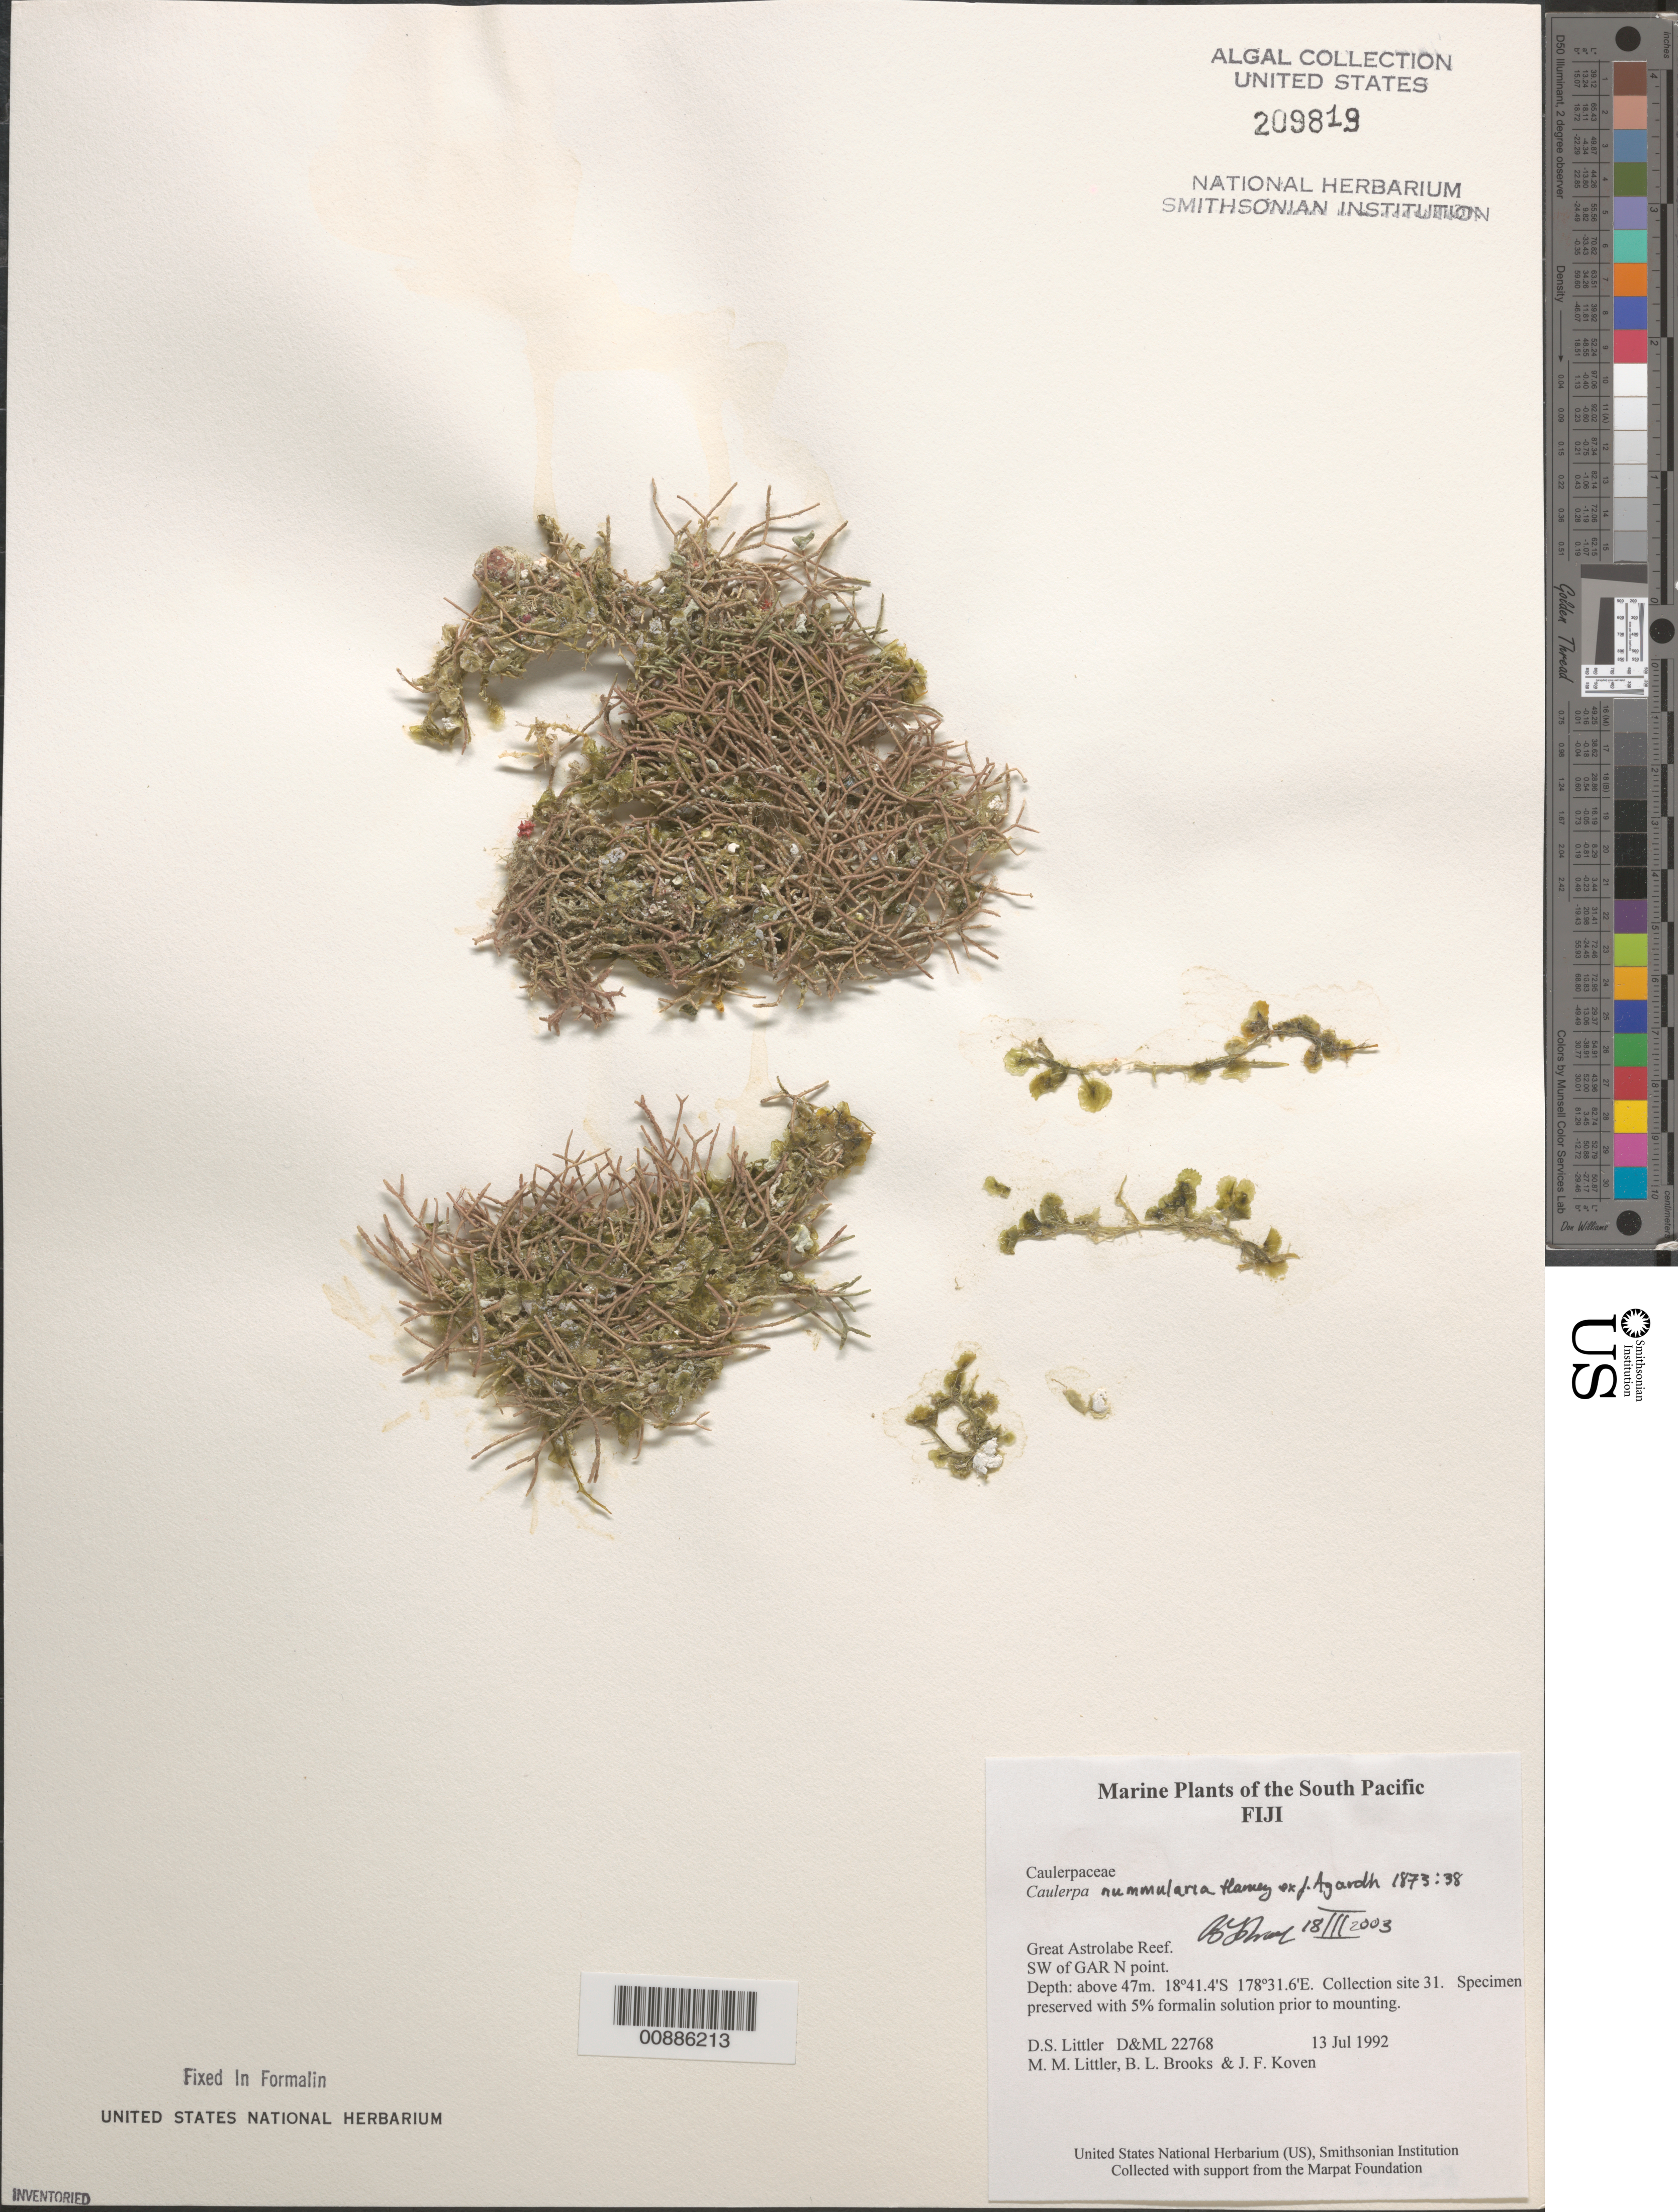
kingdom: Plantae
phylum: Chlorophyta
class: Ulvophyceae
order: Bryopsidales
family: Caulerpaceae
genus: Caulerpa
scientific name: Caulerpa nummularia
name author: Harv. ex J. Agardh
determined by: Brooks, B. L., (BOT), Smithsonian Institution - National Museum of Natural History (UNITED STATES)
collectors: D. S. Littler, M. M. Littler, B. Brooks & J. Koven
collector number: D&ML 22768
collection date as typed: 13 Jul 1992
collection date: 1992-07-13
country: Fiji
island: Great Astrolabe Reef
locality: Great Astrolabe Reef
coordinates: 18 41.4'S, 178 31.6'E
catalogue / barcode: US 209819